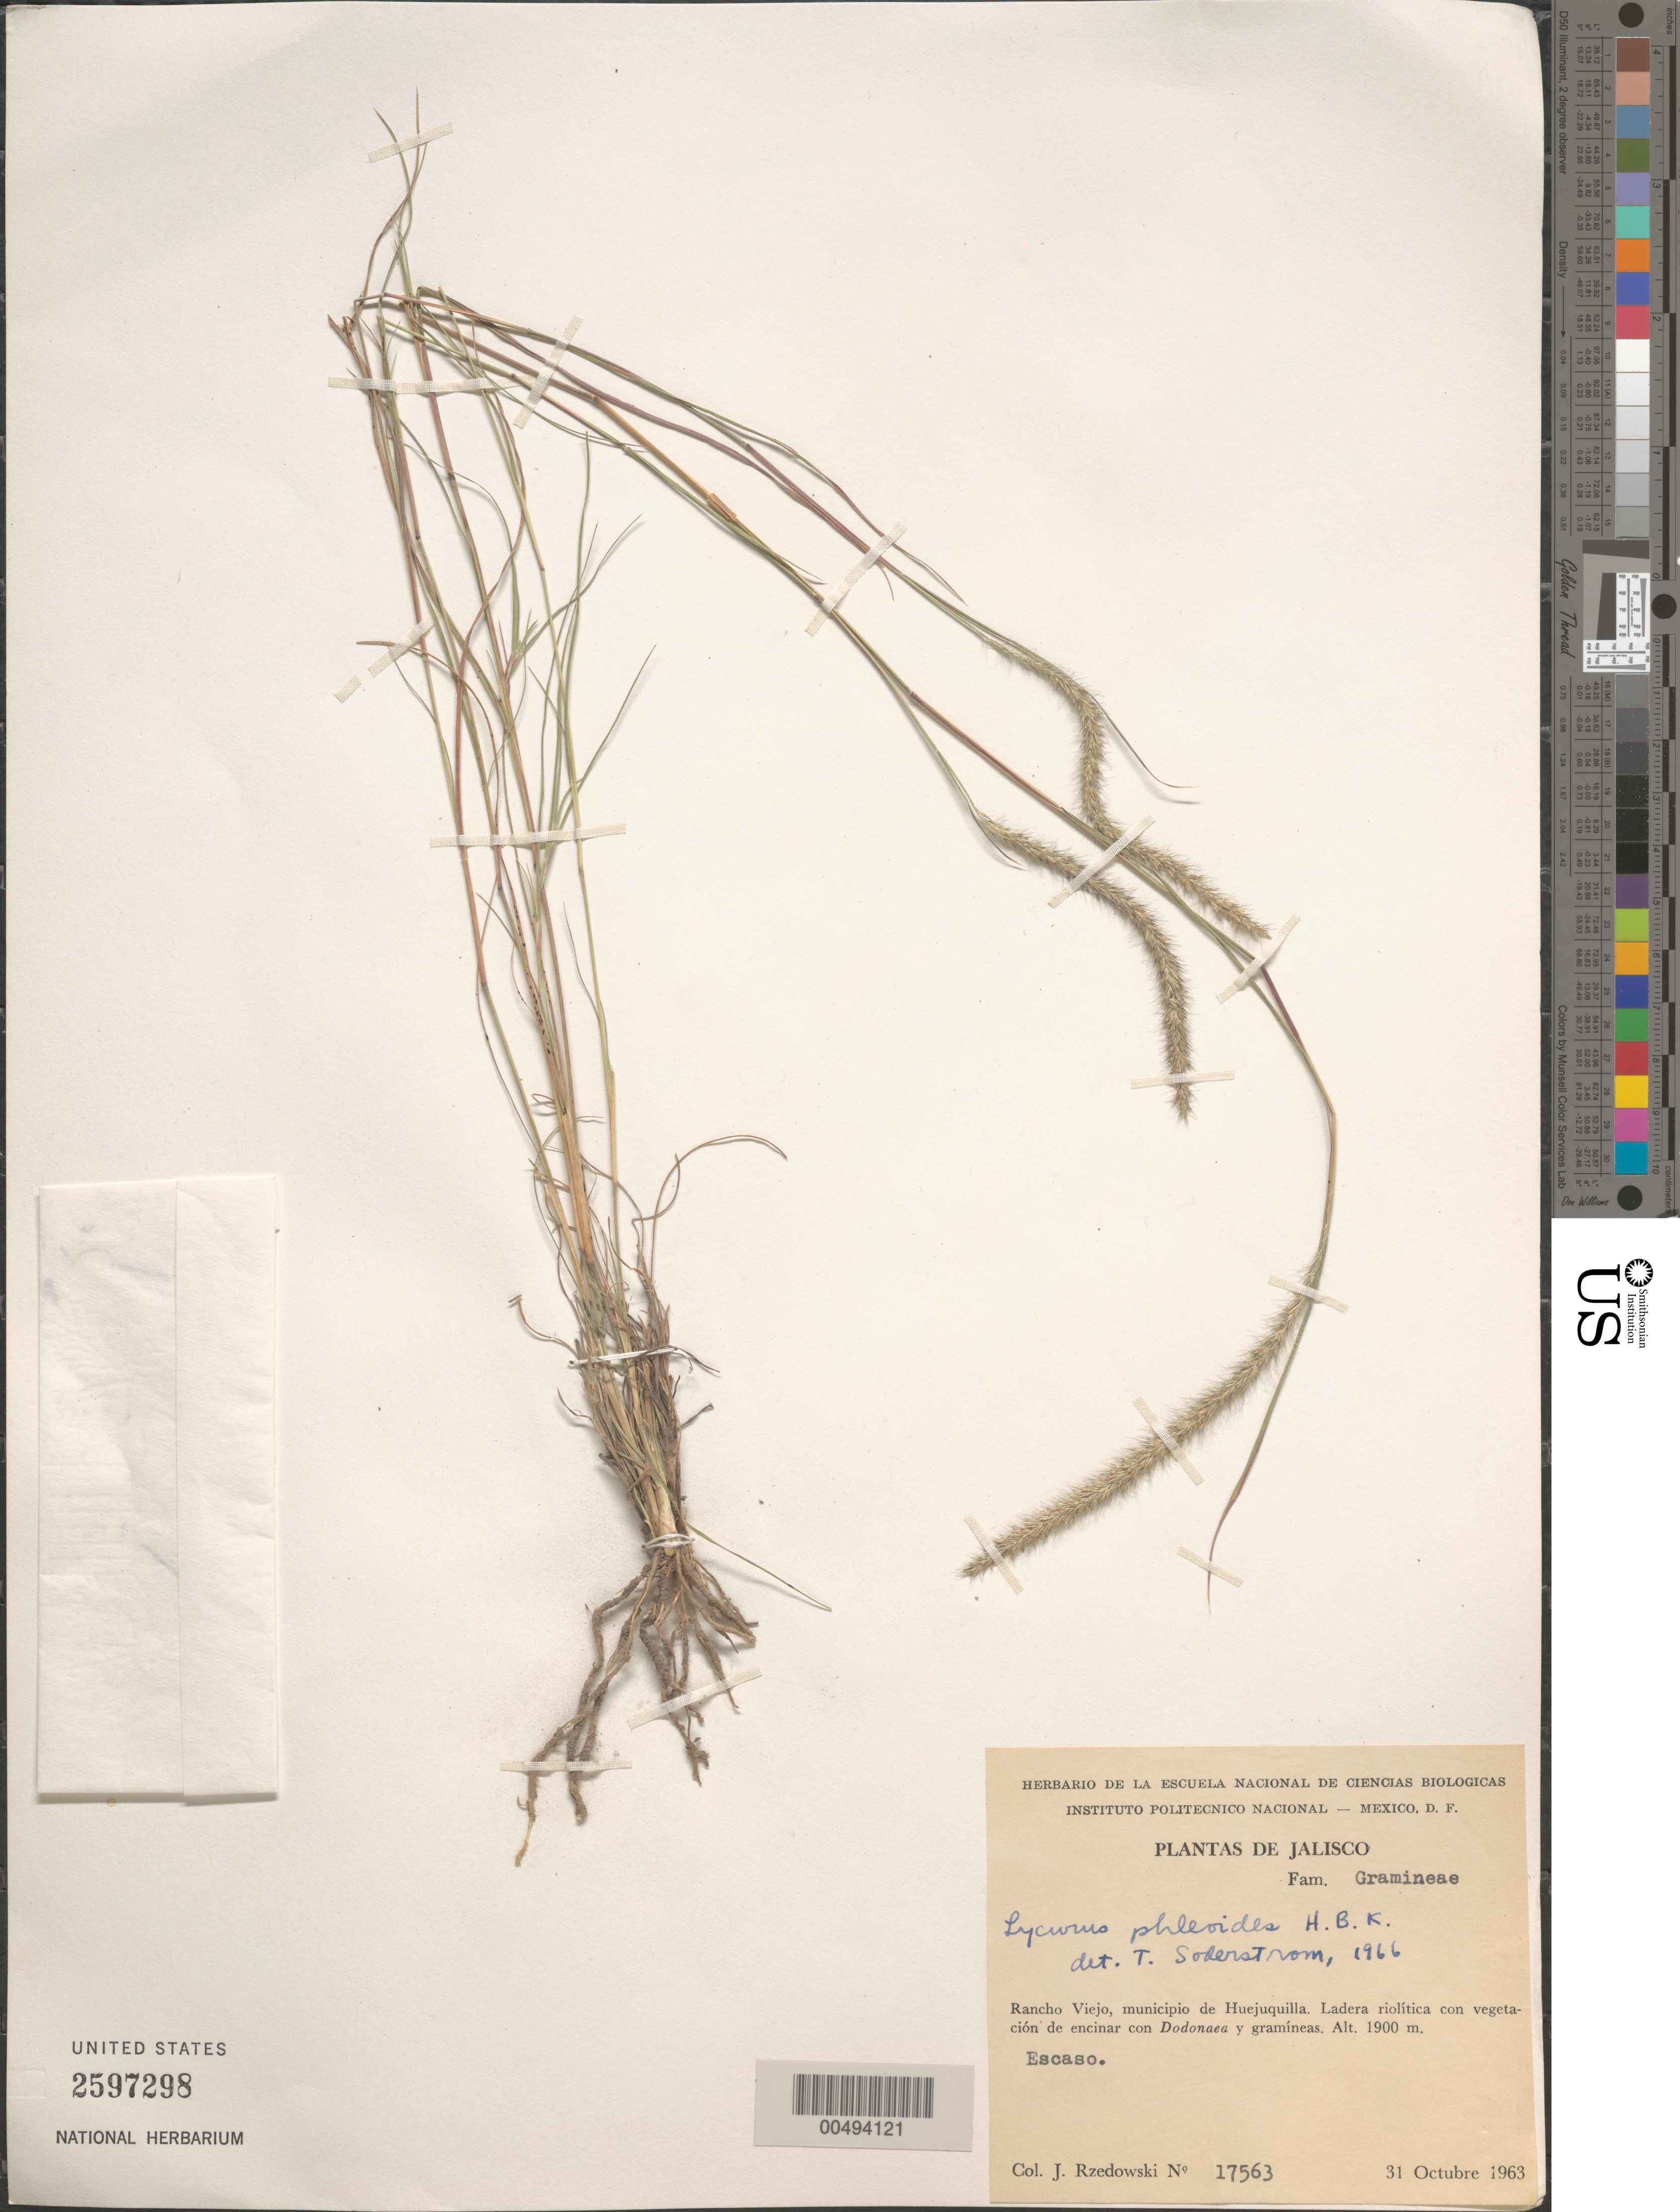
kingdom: Plantae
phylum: Tracheophyta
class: Liliopsida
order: Poales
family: Poaceae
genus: Lycurus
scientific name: Lycurus phleoides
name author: Kunth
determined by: Soderstrom, T. R.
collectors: J. Rzedowski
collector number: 17563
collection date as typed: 31 Oct 1963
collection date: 1963-10-31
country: Mexico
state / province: Jalisco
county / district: Huejuquilla el Alto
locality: Rancho Viejo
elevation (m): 1900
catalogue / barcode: US 2597298